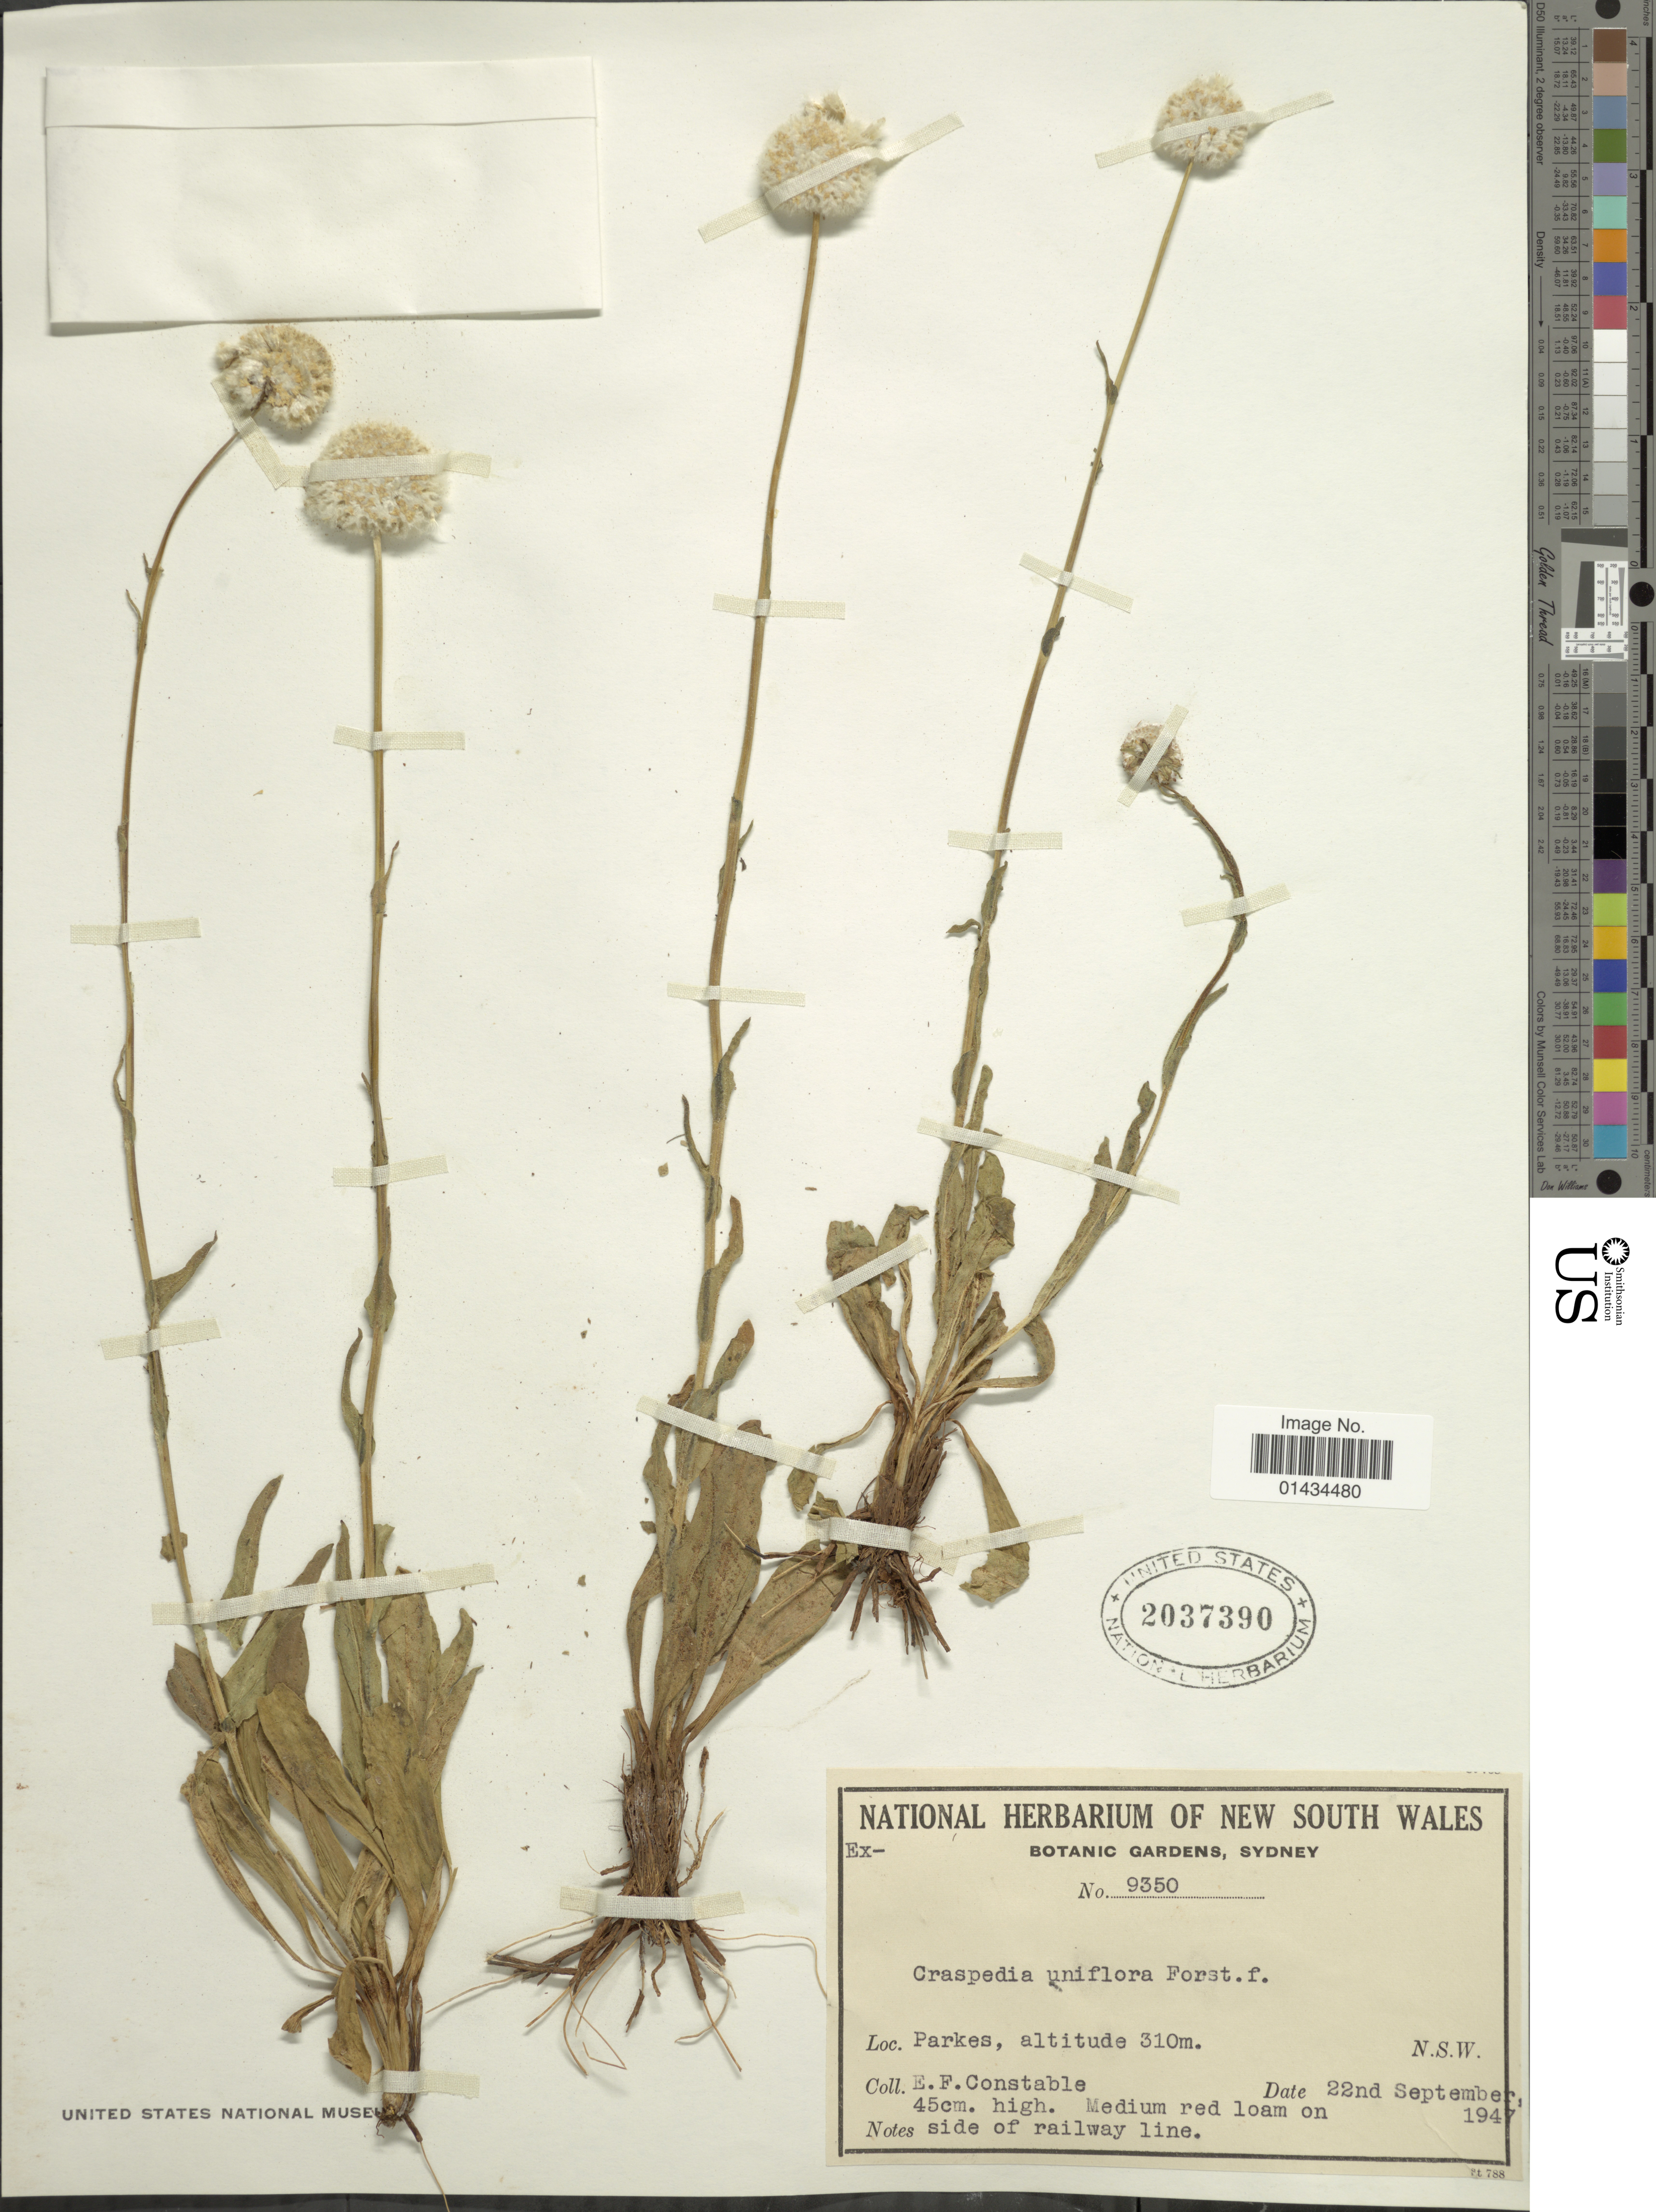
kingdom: Plantae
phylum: Tracheophyta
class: Magnoliopsida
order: Asterales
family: Asteraceae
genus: Craspedia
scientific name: Craspedia uniflora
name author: G. Forst.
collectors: E. F. Constable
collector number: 9350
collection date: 1947-09-22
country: Australia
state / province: New South Wales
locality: Parkes, medium red loam on side of railway line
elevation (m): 310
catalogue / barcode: US 2037390